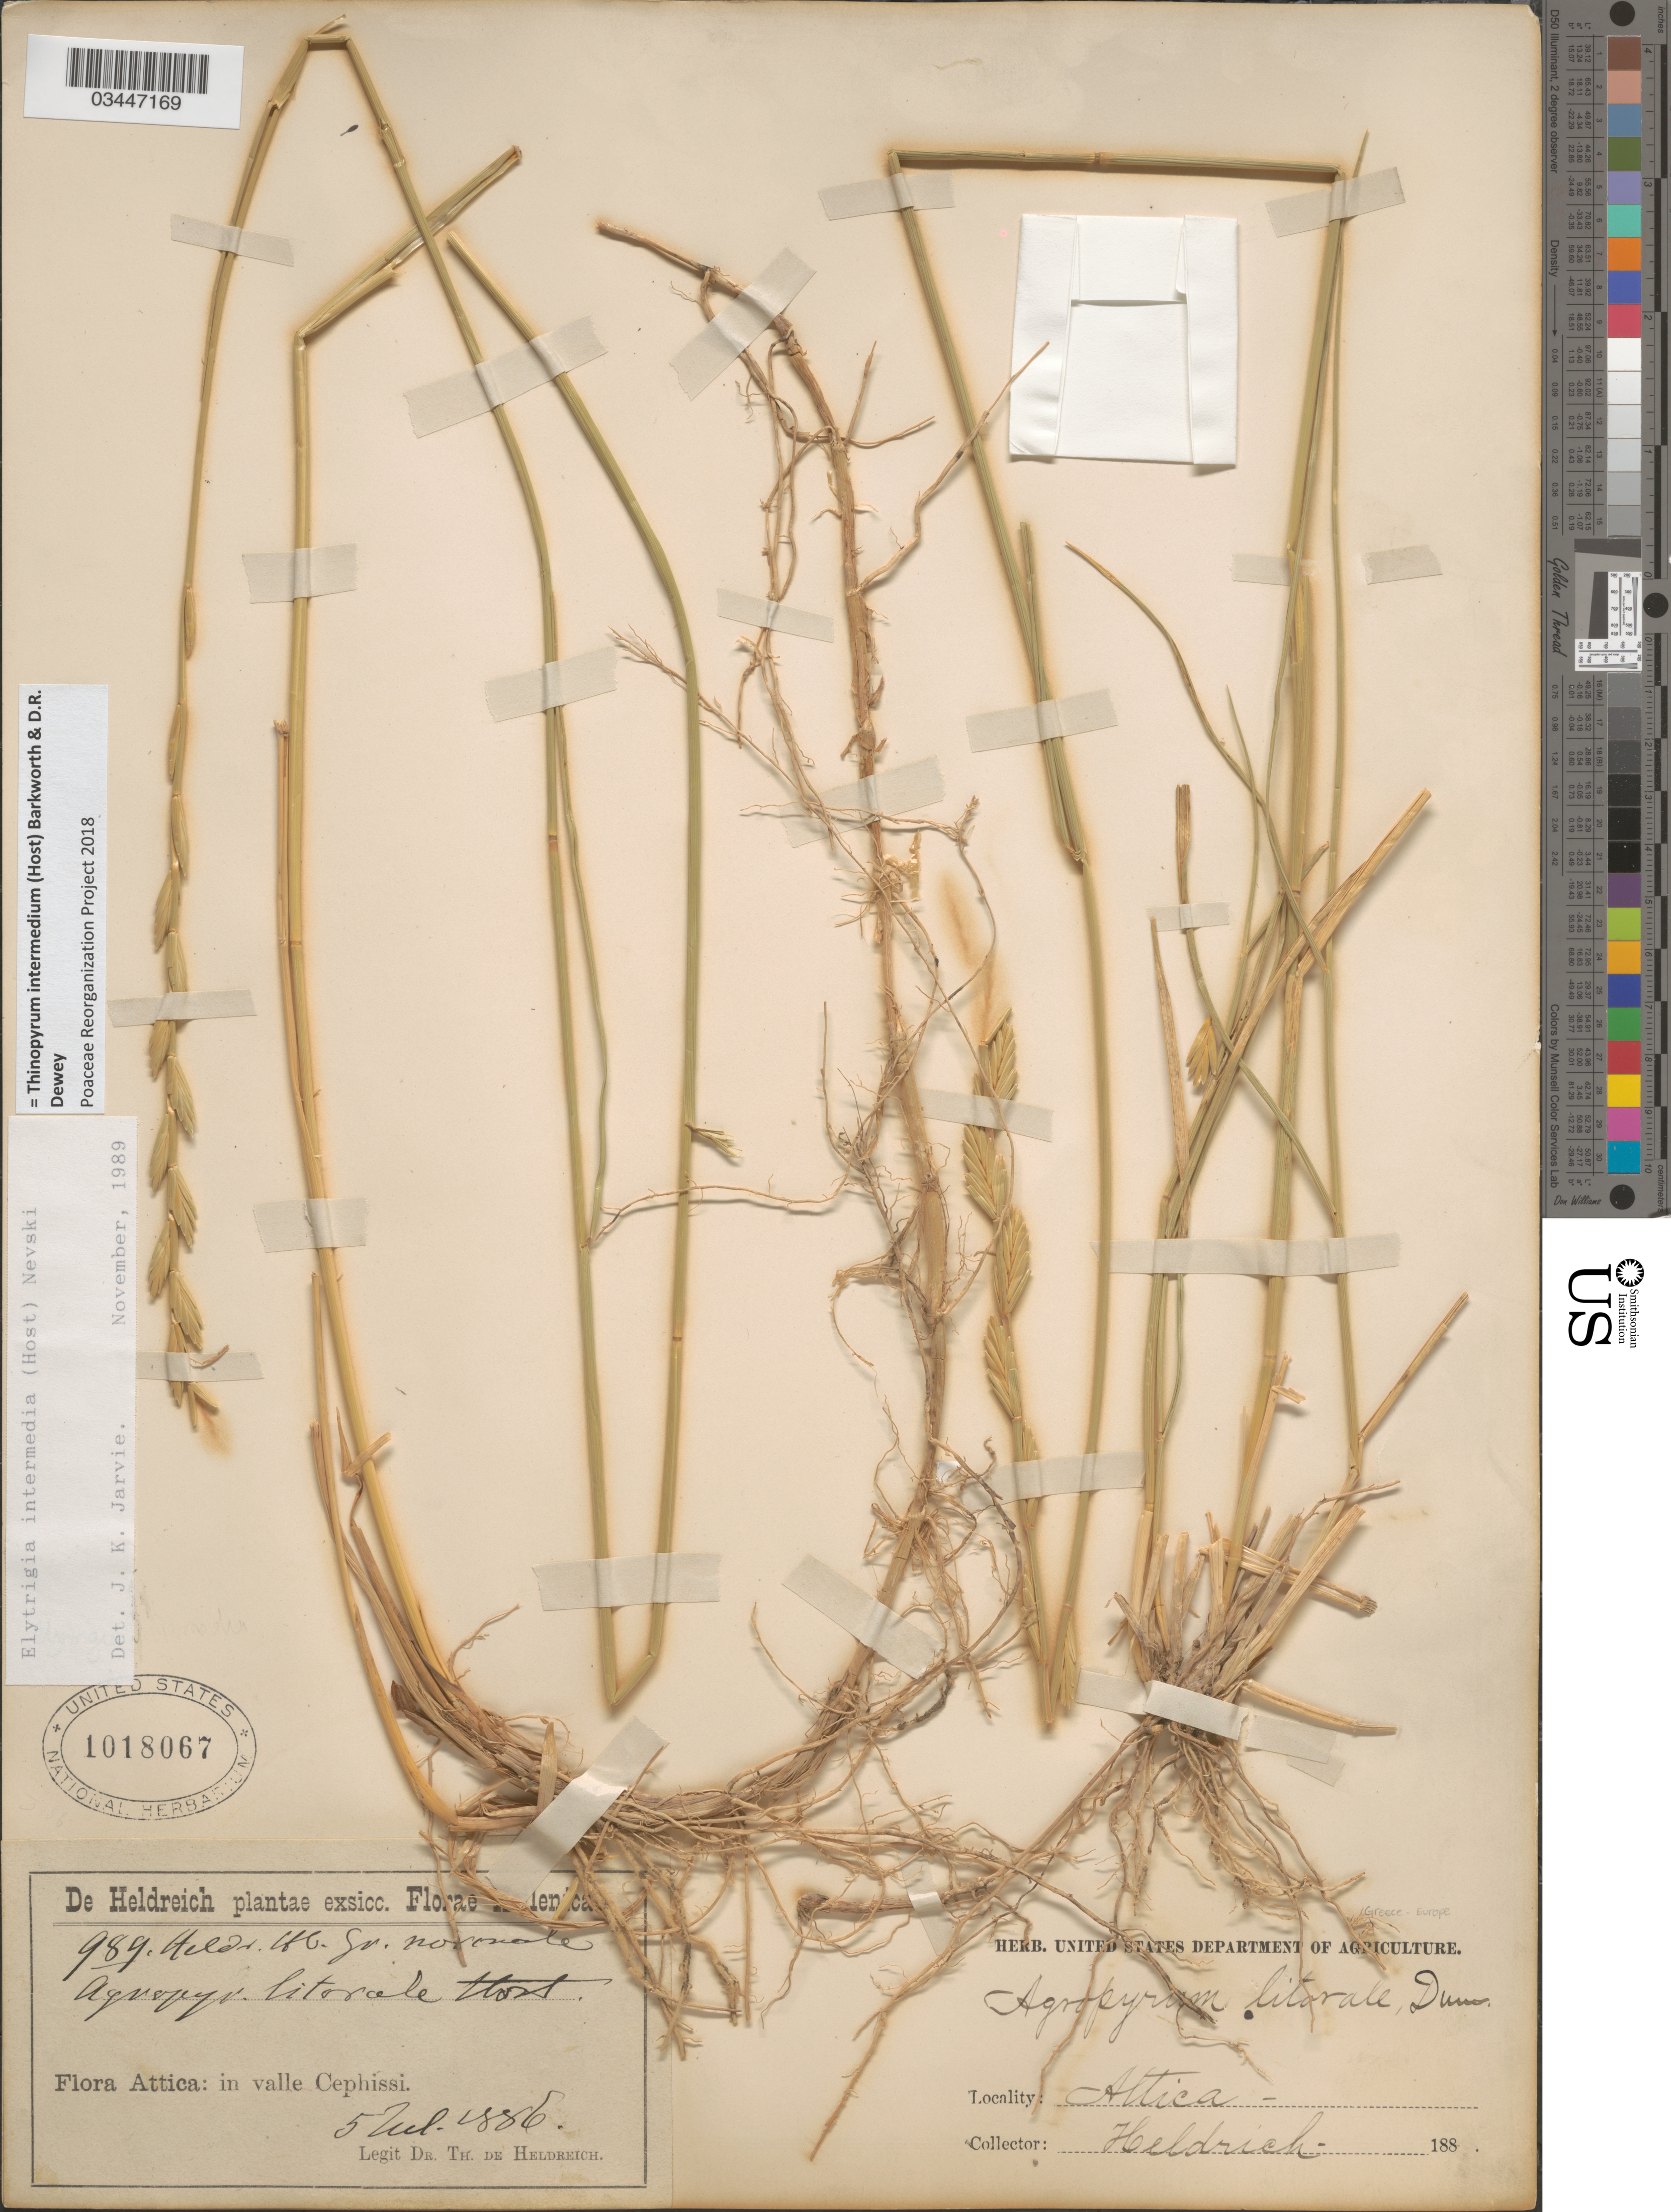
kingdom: Plantae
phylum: Tracheophyta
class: Liliopsida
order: Poales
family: Poaceae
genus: Thinopyrum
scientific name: Thinopyrum intermedium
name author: (Host) Barkworth & Dewey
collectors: T. De Heldreich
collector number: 989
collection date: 1886-07-05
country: Greece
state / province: Attica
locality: [illegible text]e[illegible text]. In valle Cephissi.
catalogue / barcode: US 1018067